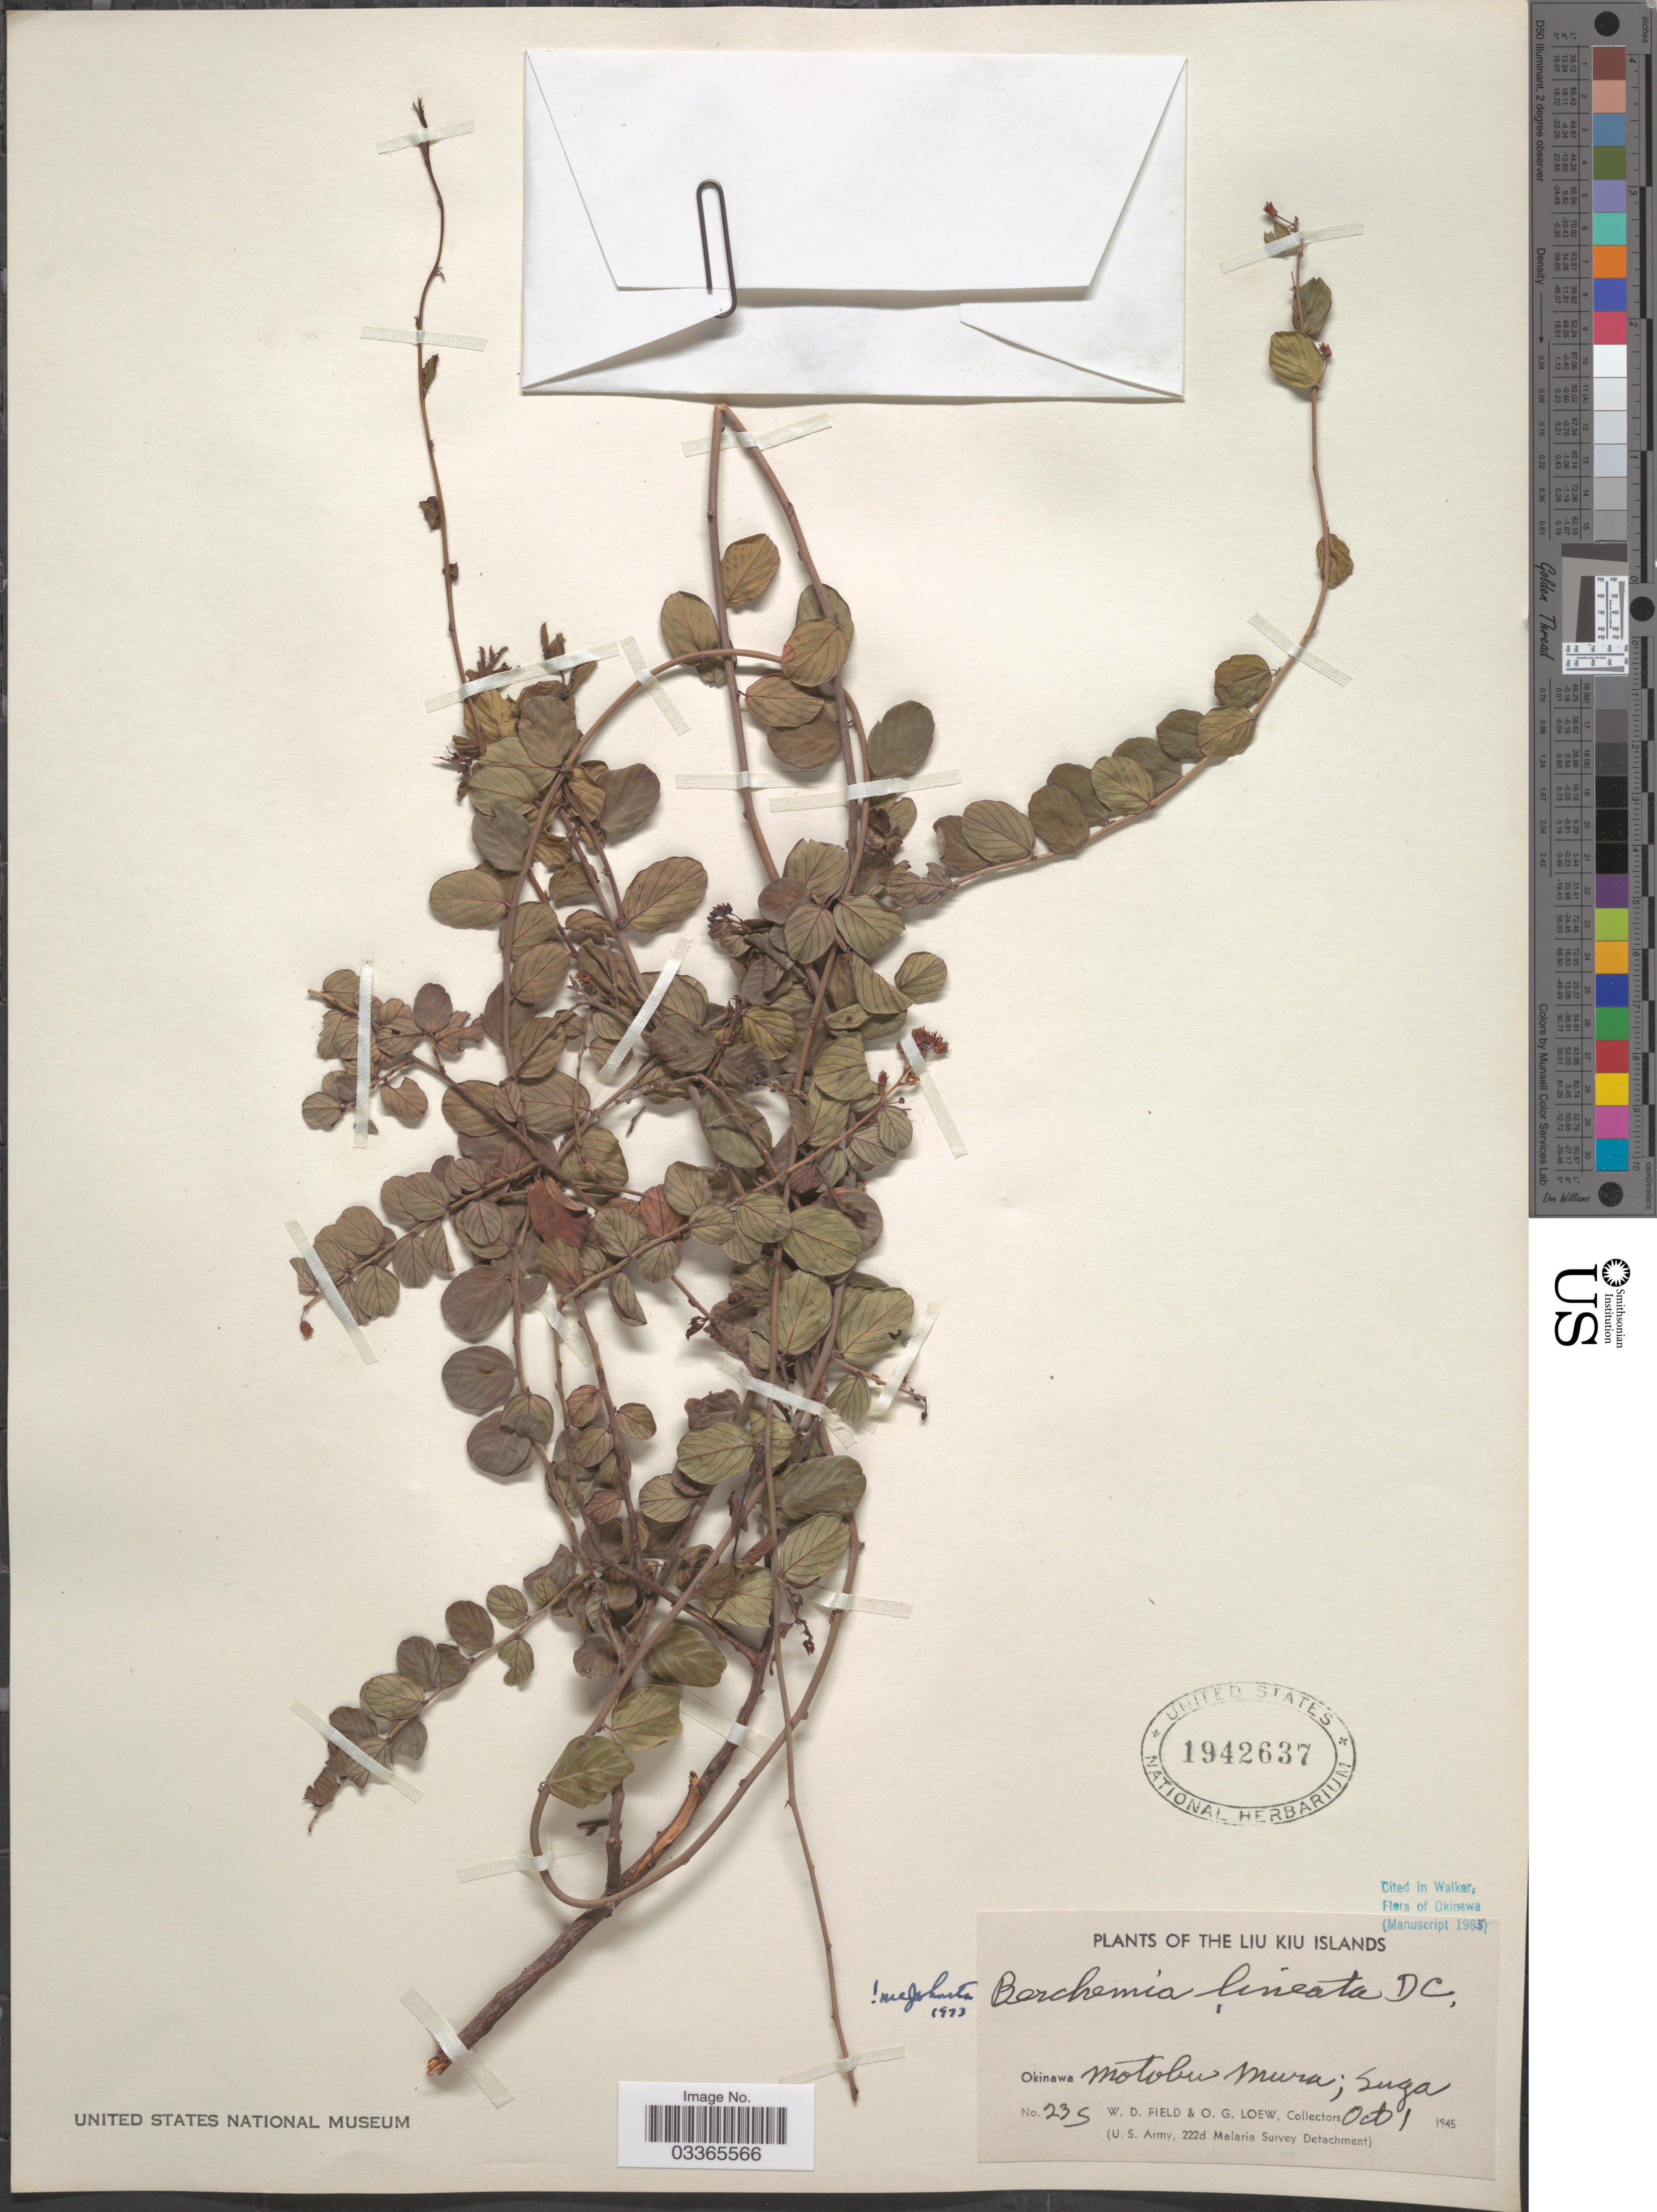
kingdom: Plantae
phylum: Tracheophyta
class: Magnoliopsida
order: Rosales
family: Rhamnaceae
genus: Berchemia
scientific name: Berchemia lineata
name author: (L.) DC.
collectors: W. D. Field & O. G. Loew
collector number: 23S*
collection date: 1945-10-01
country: Japan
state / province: Okinawa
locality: The Liu Kiu Islands, Okinawa, Motobu Mura; Suga.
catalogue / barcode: US 1942637